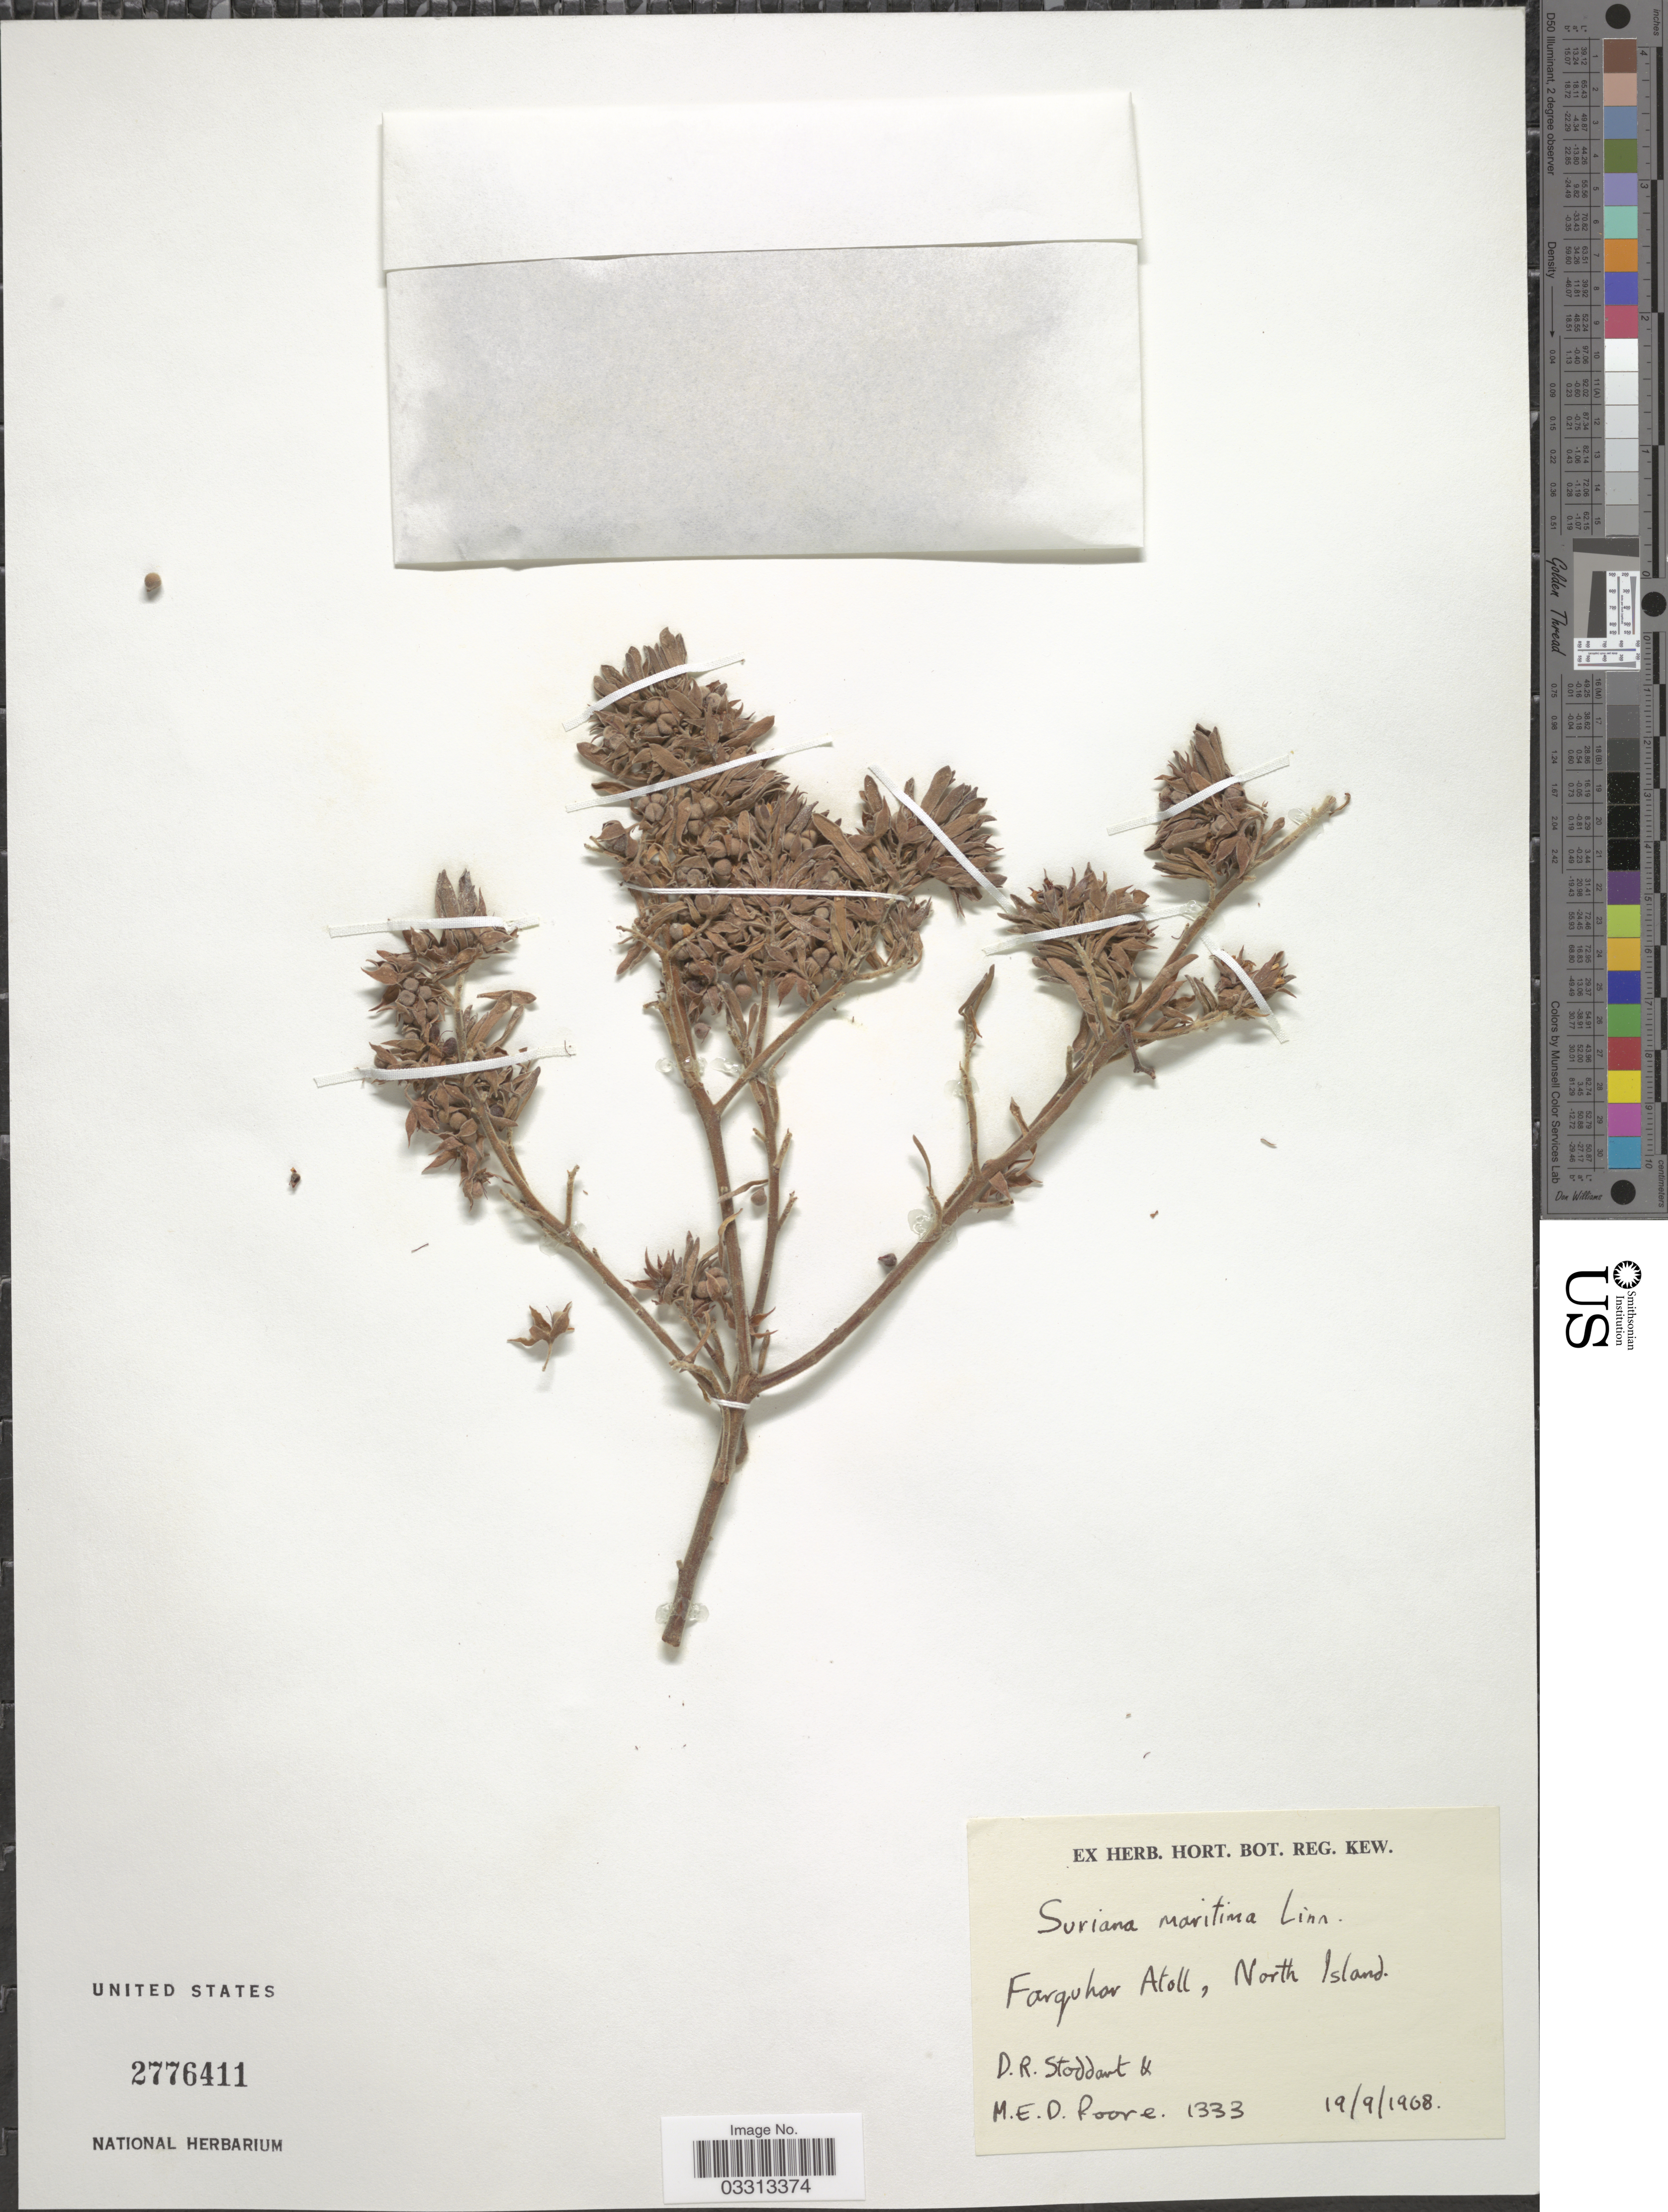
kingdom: Plantae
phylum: Tracheophyta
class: Magnoliopsida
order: Fabales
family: Surianaceae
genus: Suriana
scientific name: Suriana maritima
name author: L.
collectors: D. R. Stoddart & M. E. D. Poore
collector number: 1333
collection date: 1968-09-19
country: Seychelles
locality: Farquhor Atoll, North Island.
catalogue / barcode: US 2776411